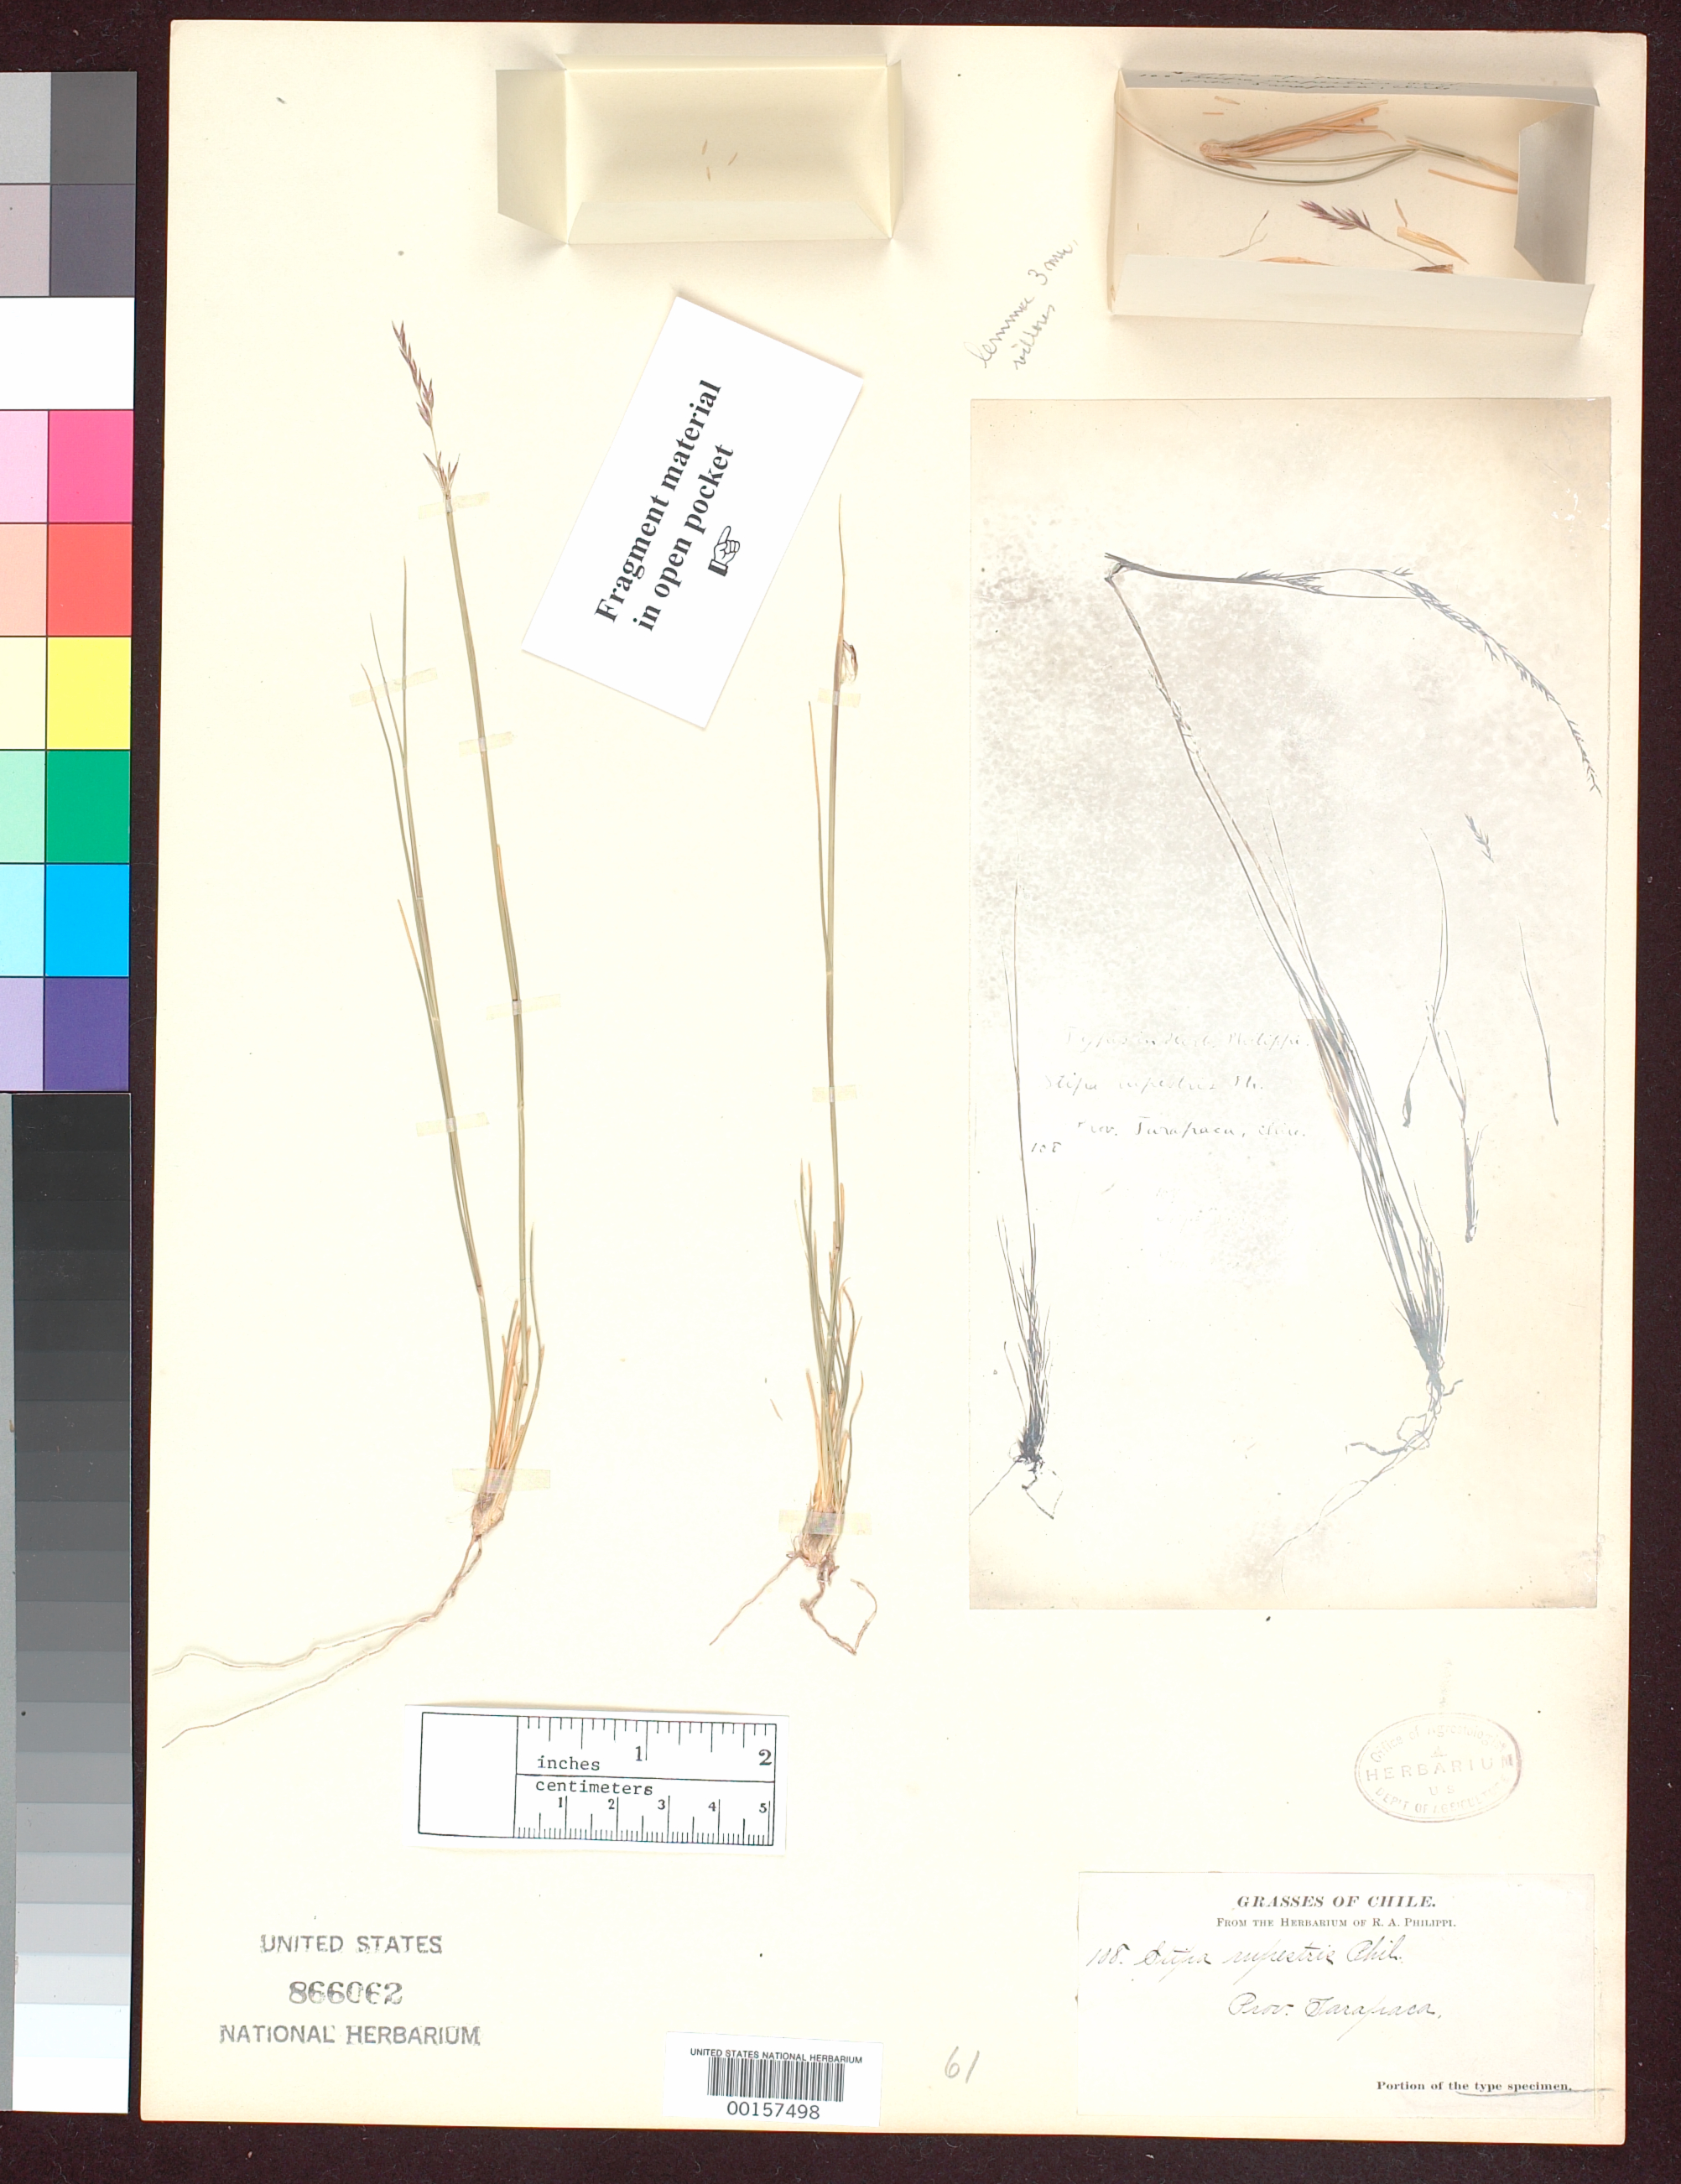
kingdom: Plantae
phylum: Tracheophyta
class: Liliopsida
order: Poales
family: Poaceae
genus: Stipa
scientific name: Stipa rupestris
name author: Phil.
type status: Type Fragment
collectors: R. A. Philippi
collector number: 108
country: Chile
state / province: Tarapacá (I)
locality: Between Amincha and Paroma.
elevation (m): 3800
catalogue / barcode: US 866062A